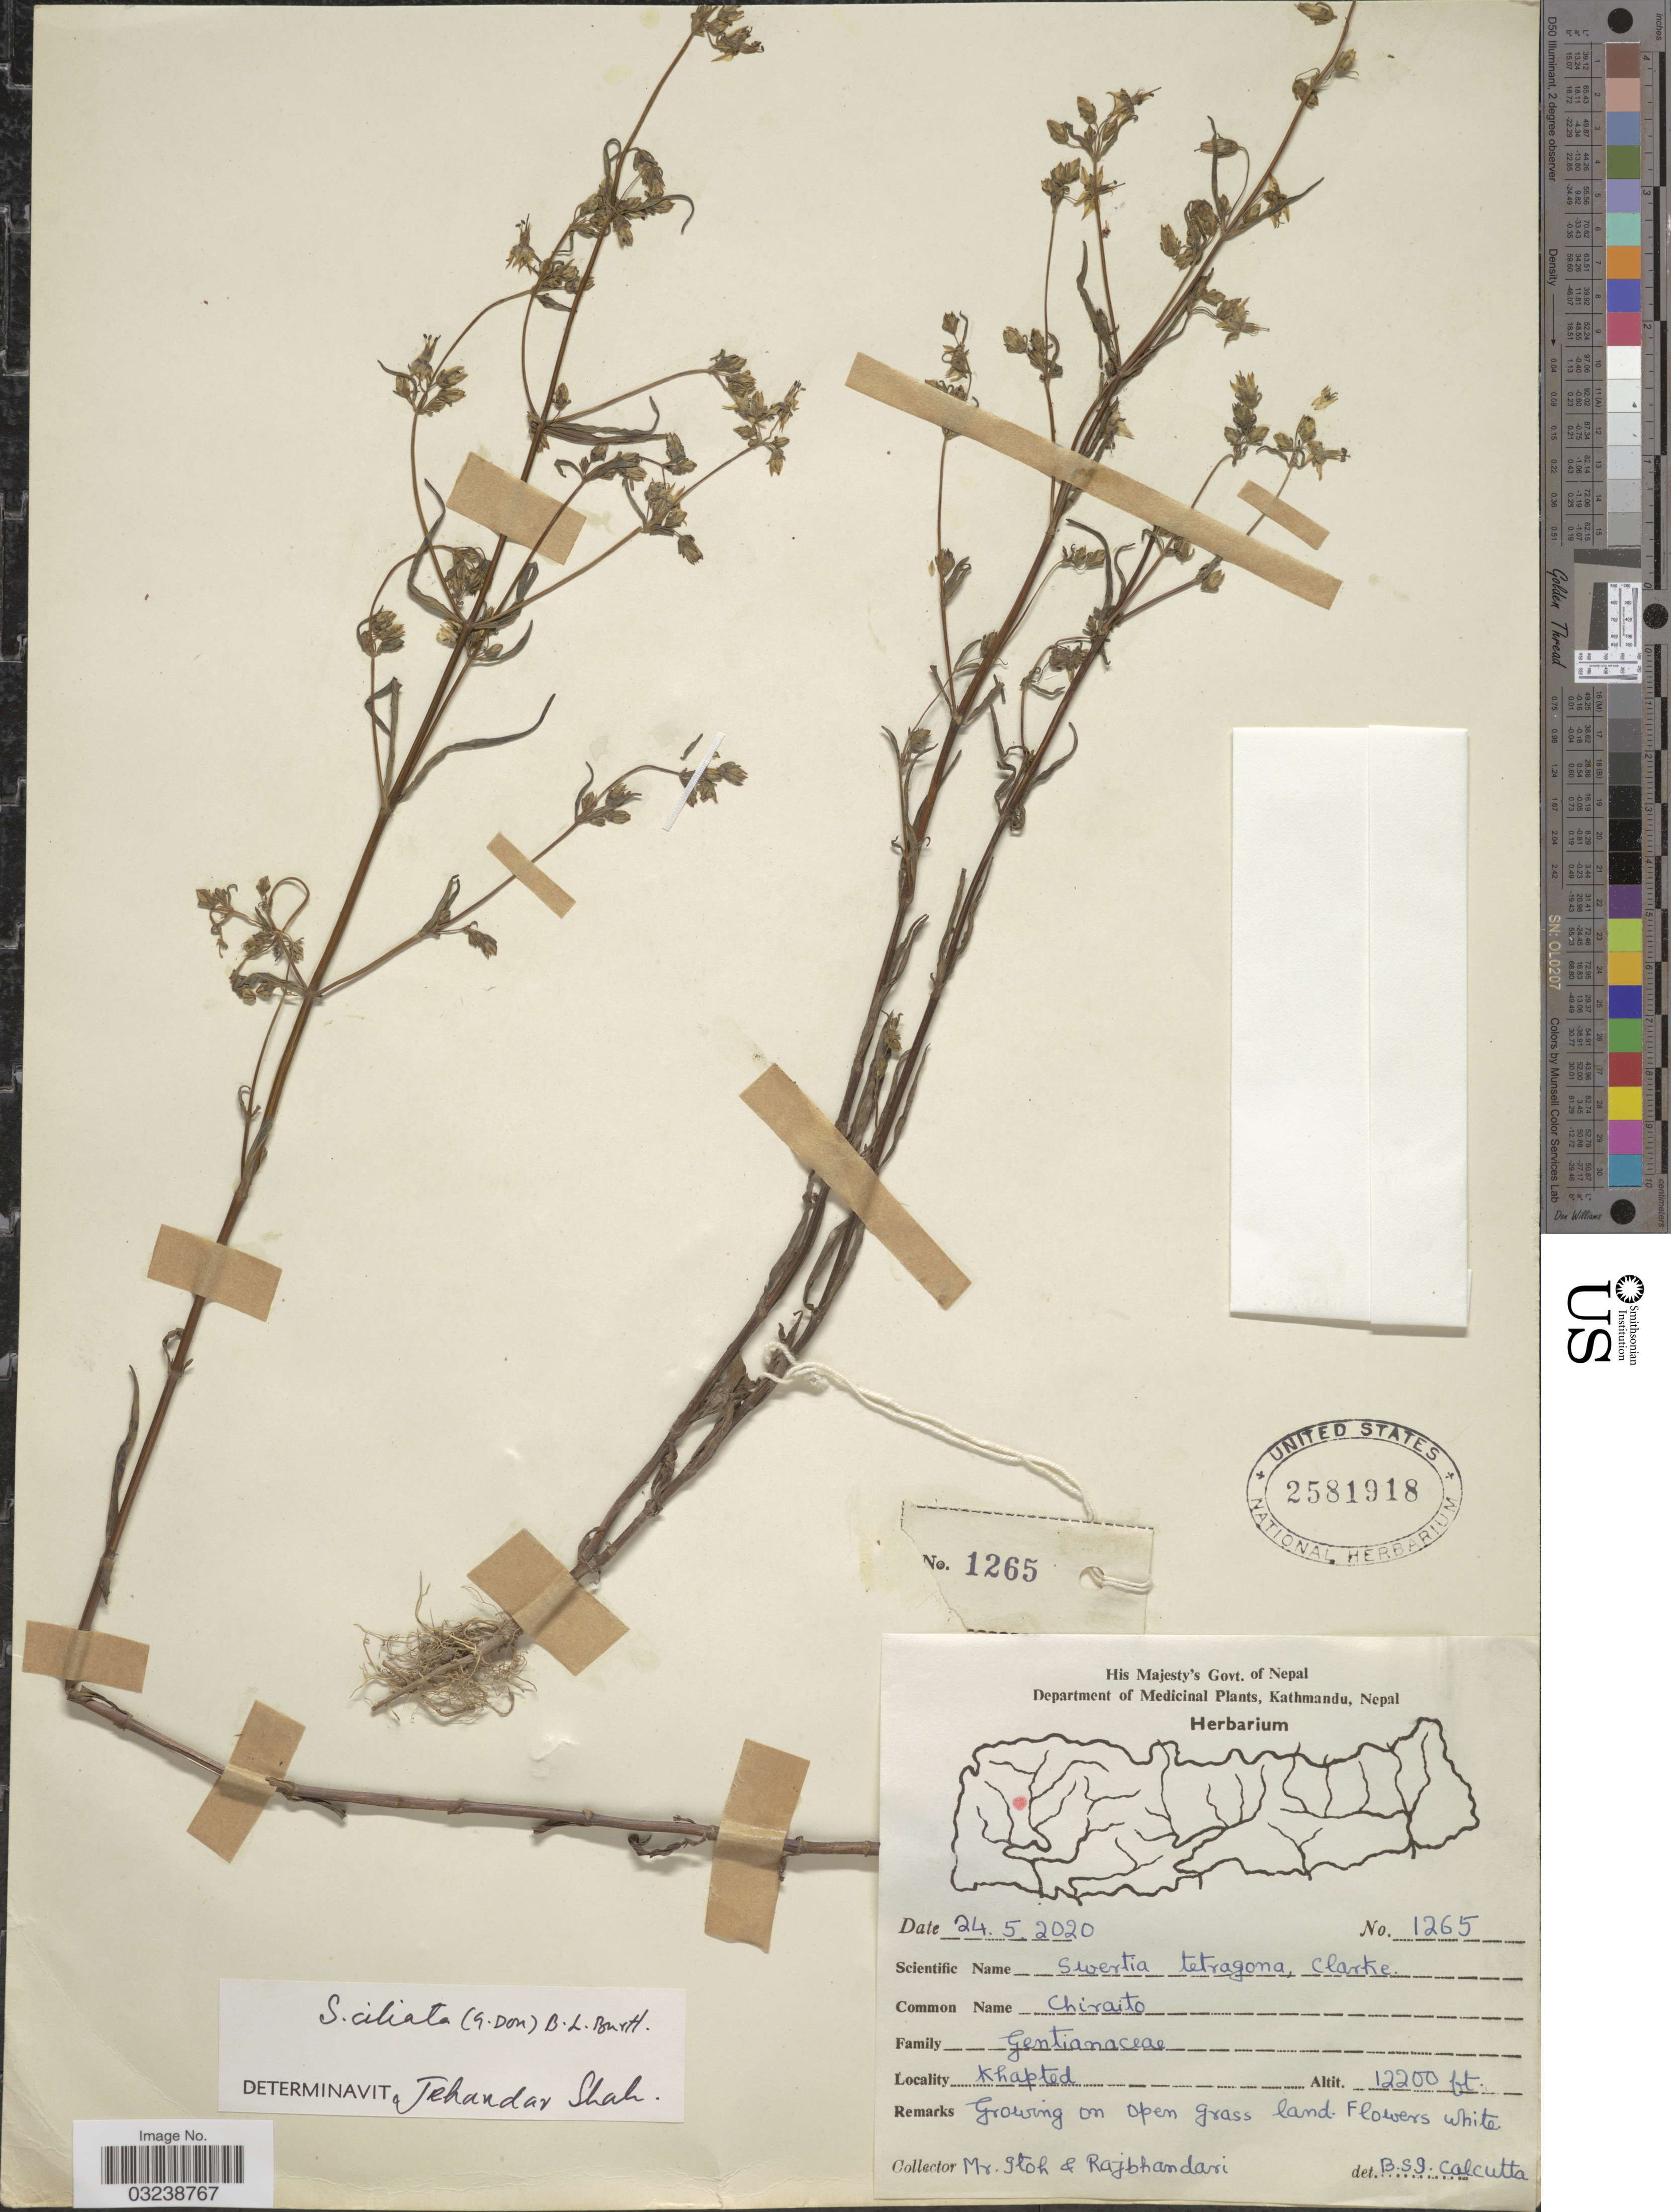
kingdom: Plantae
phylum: Tracheophyta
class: Magnoliopsida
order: Gentianales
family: Gentianaceae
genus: Swertia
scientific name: Swertia ciliata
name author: (D. Don ex G. Don) B.L. Burtt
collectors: Mr. Itoh & Rajbhandari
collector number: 1265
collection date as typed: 24.5.2020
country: Nepal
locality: Khapted.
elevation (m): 3719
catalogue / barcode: US 2581918